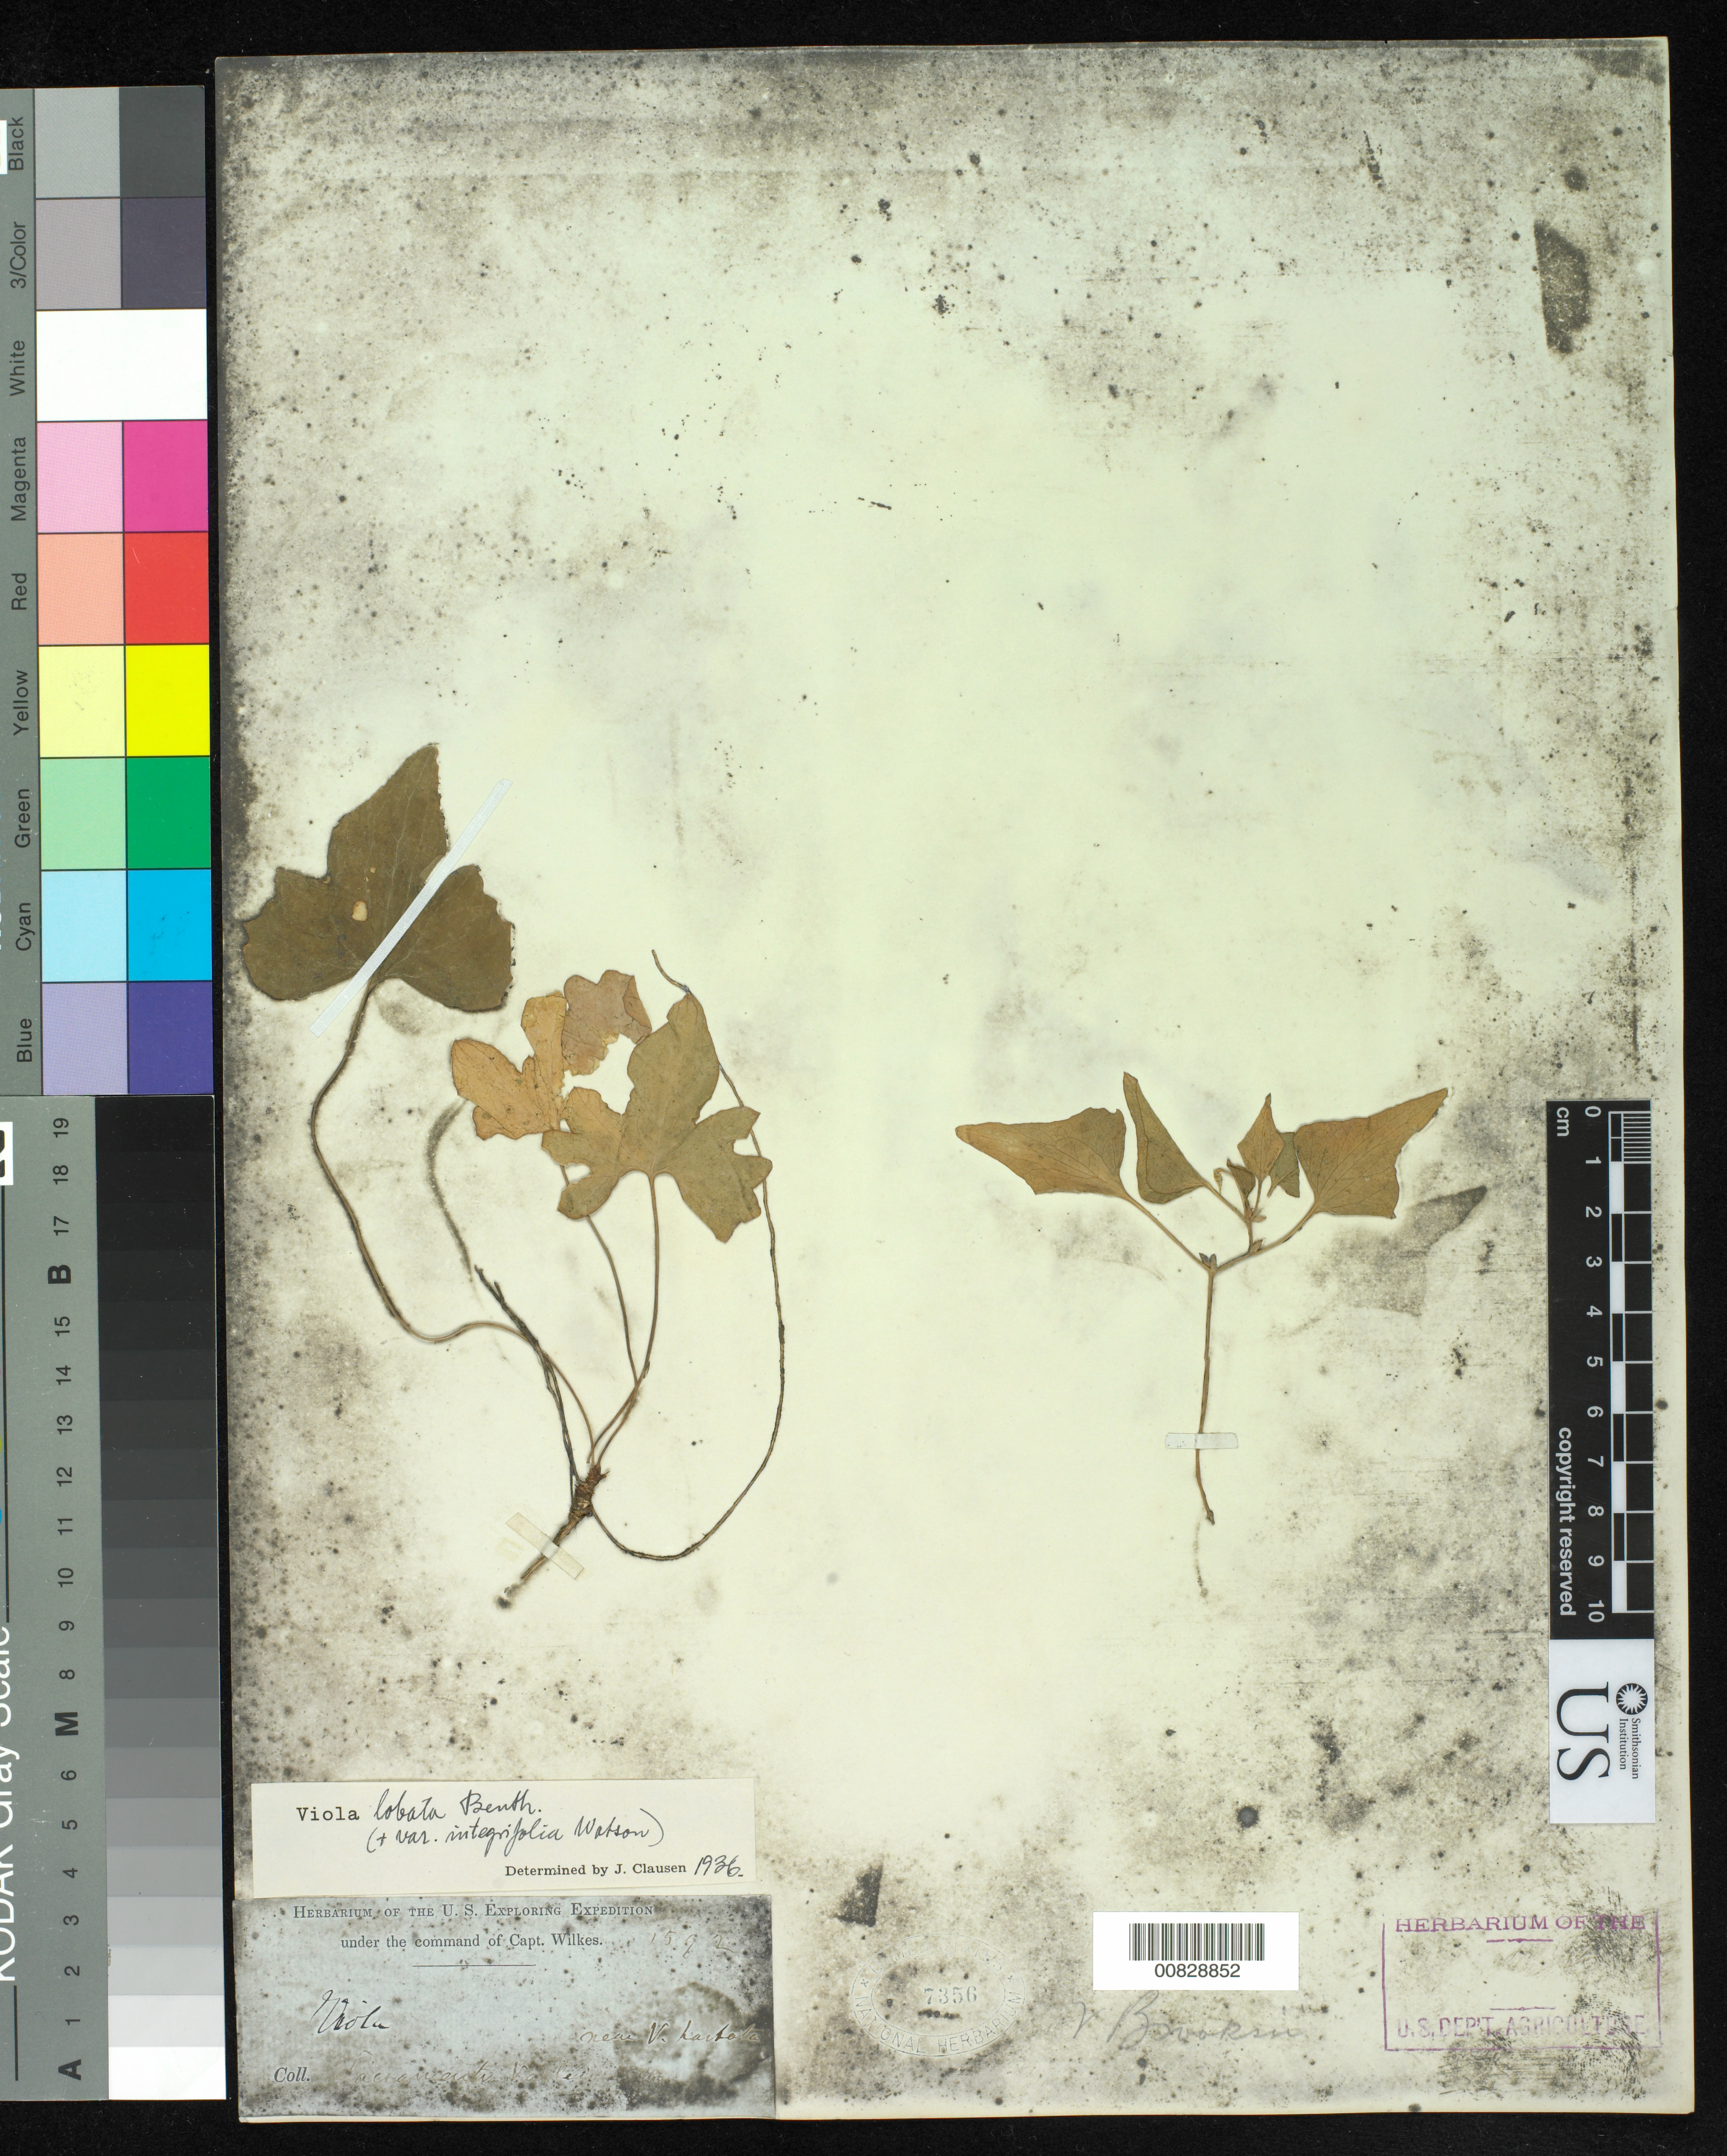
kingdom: Plantae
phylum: Tracheophyta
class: Magnoliopsida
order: Malpighiales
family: Violaceae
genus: Viola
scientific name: Viola lobata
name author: Benth.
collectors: Wilkes Explor. Exped.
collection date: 1838/1842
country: United States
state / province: California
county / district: Sacramento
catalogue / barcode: US 7356